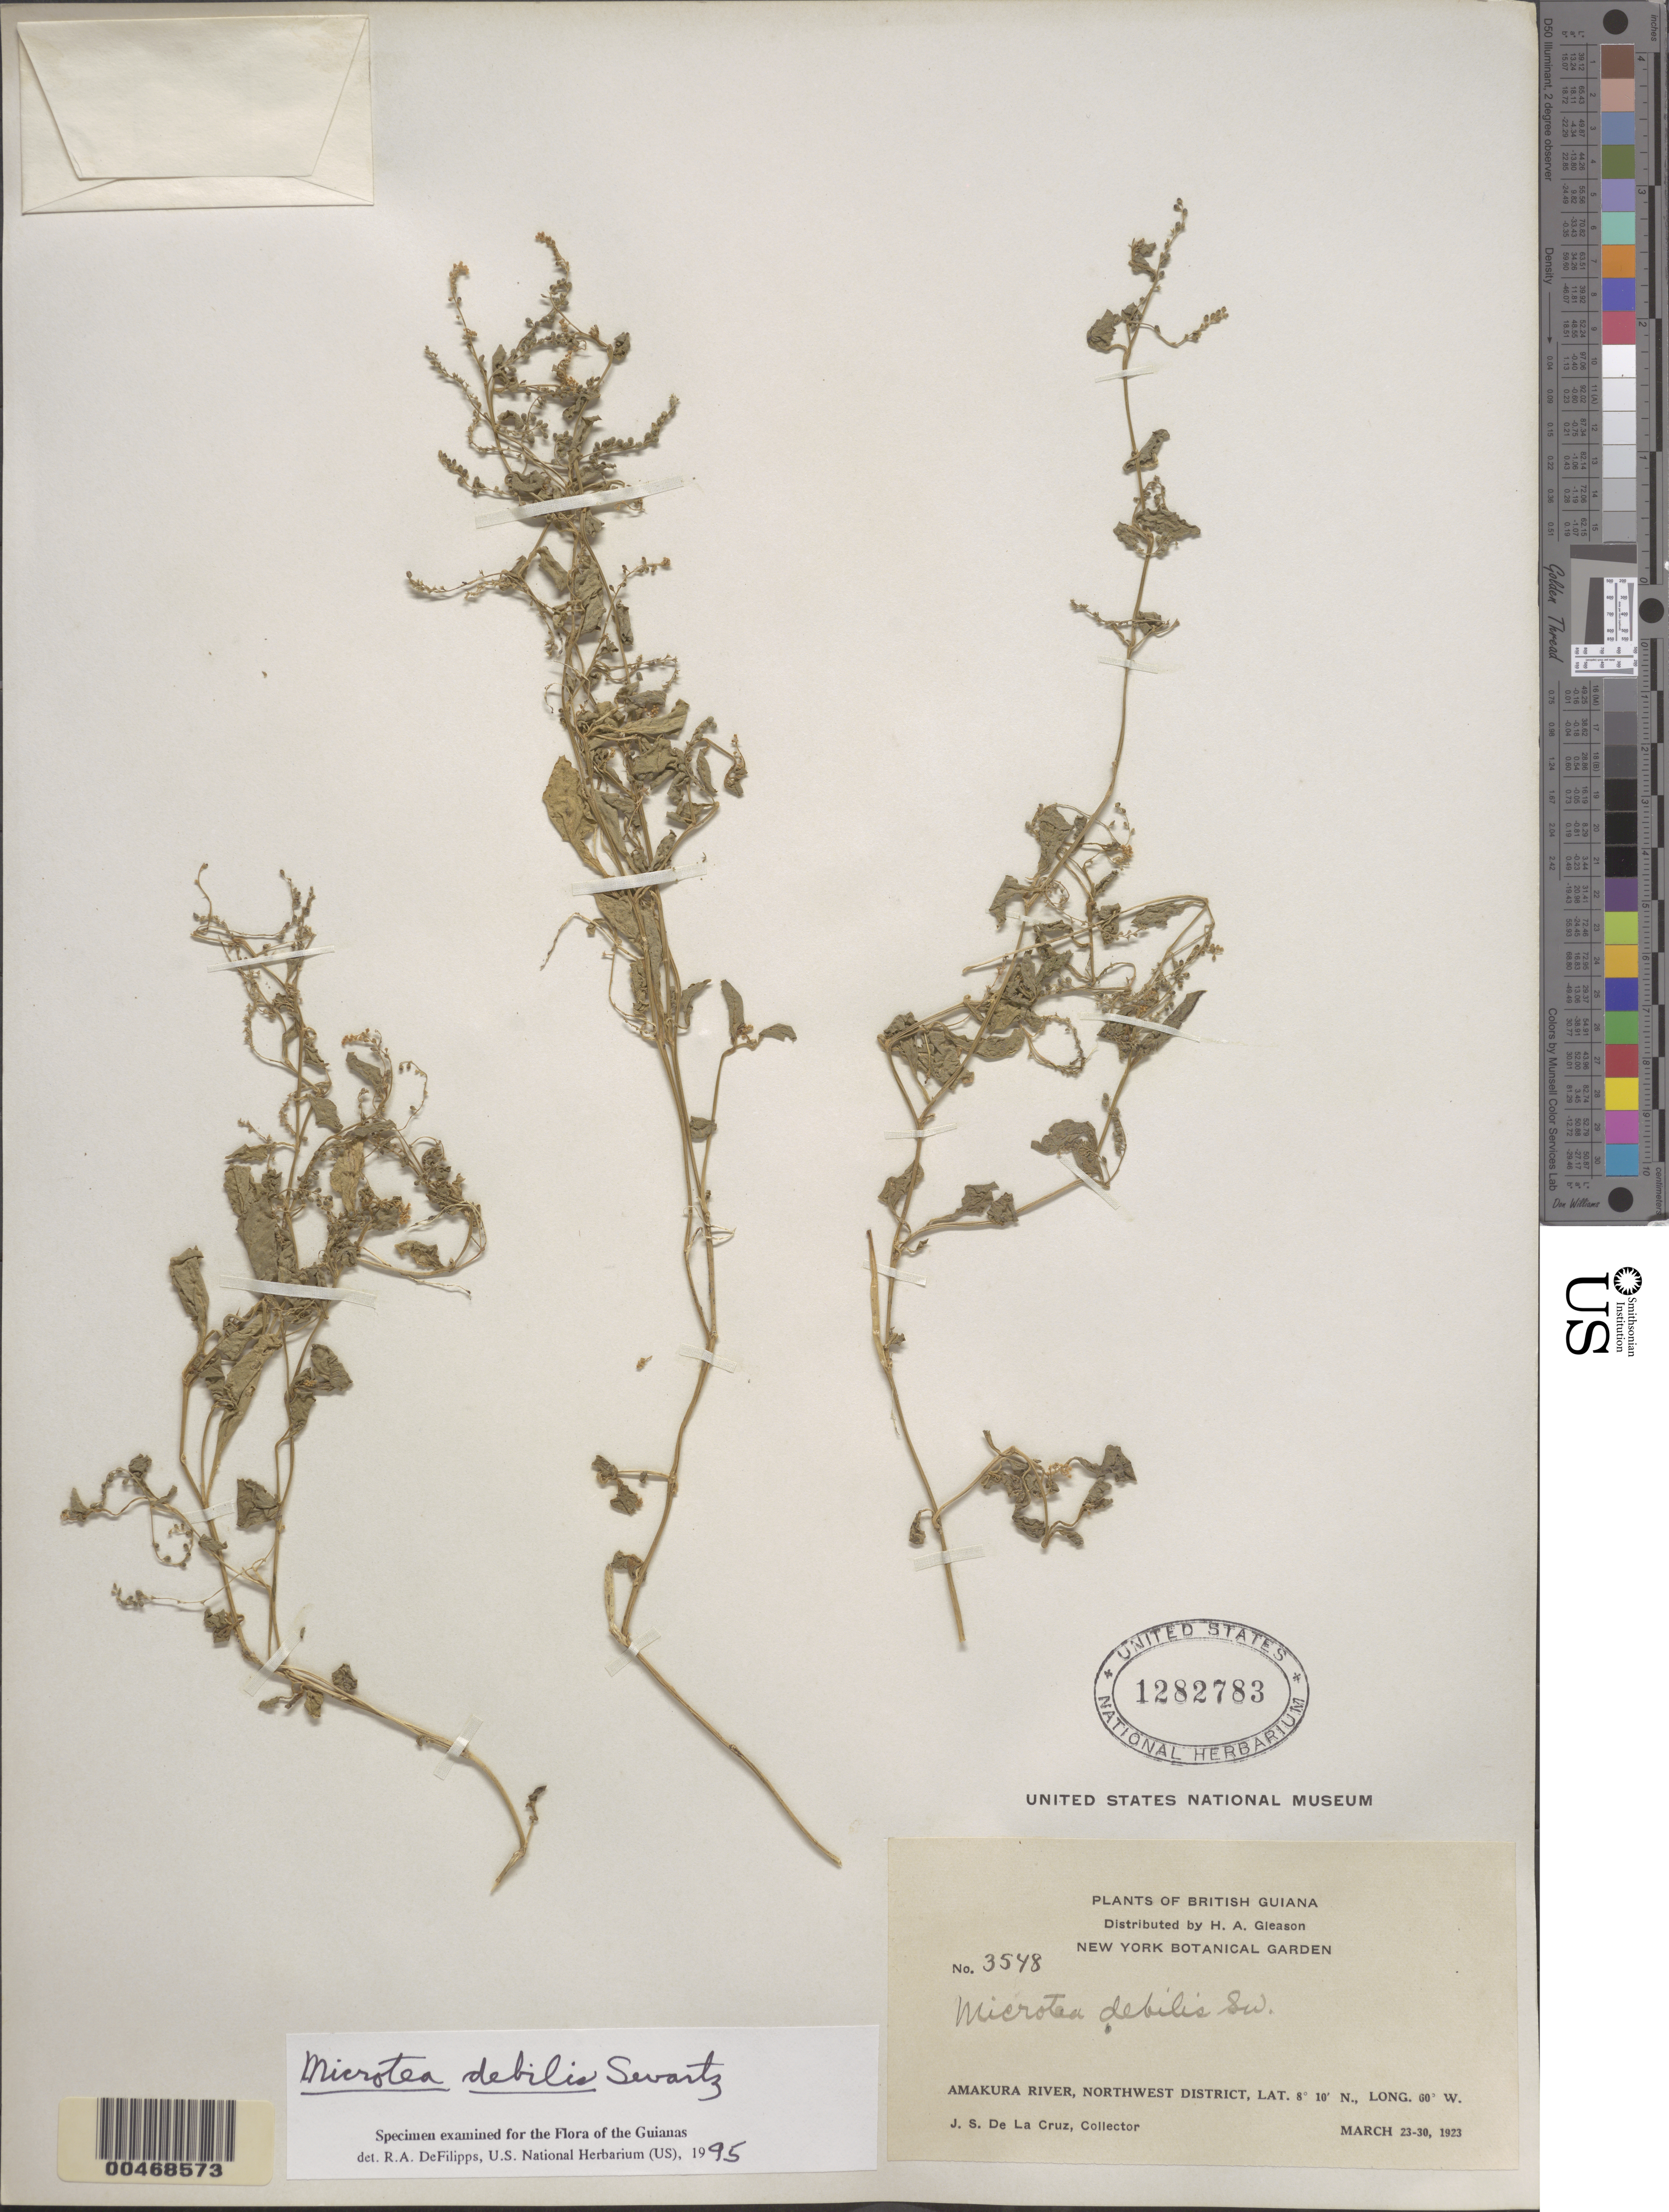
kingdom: Plantae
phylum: Tracheophyta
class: Magnoliopsida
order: Caryophyllales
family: Microteaceae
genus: Microtea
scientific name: Microtea debilis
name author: Sw.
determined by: DeFilipps, R. A.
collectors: J. S. de la Cruz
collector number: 3548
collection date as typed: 23 Mar 1923 to 30 Mar 1923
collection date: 1923-03-23/1923-03-30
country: Guyana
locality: Amakura River. North West Dist. [North West in a former administrative region.]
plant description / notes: NY, US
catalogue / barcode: US 1282783